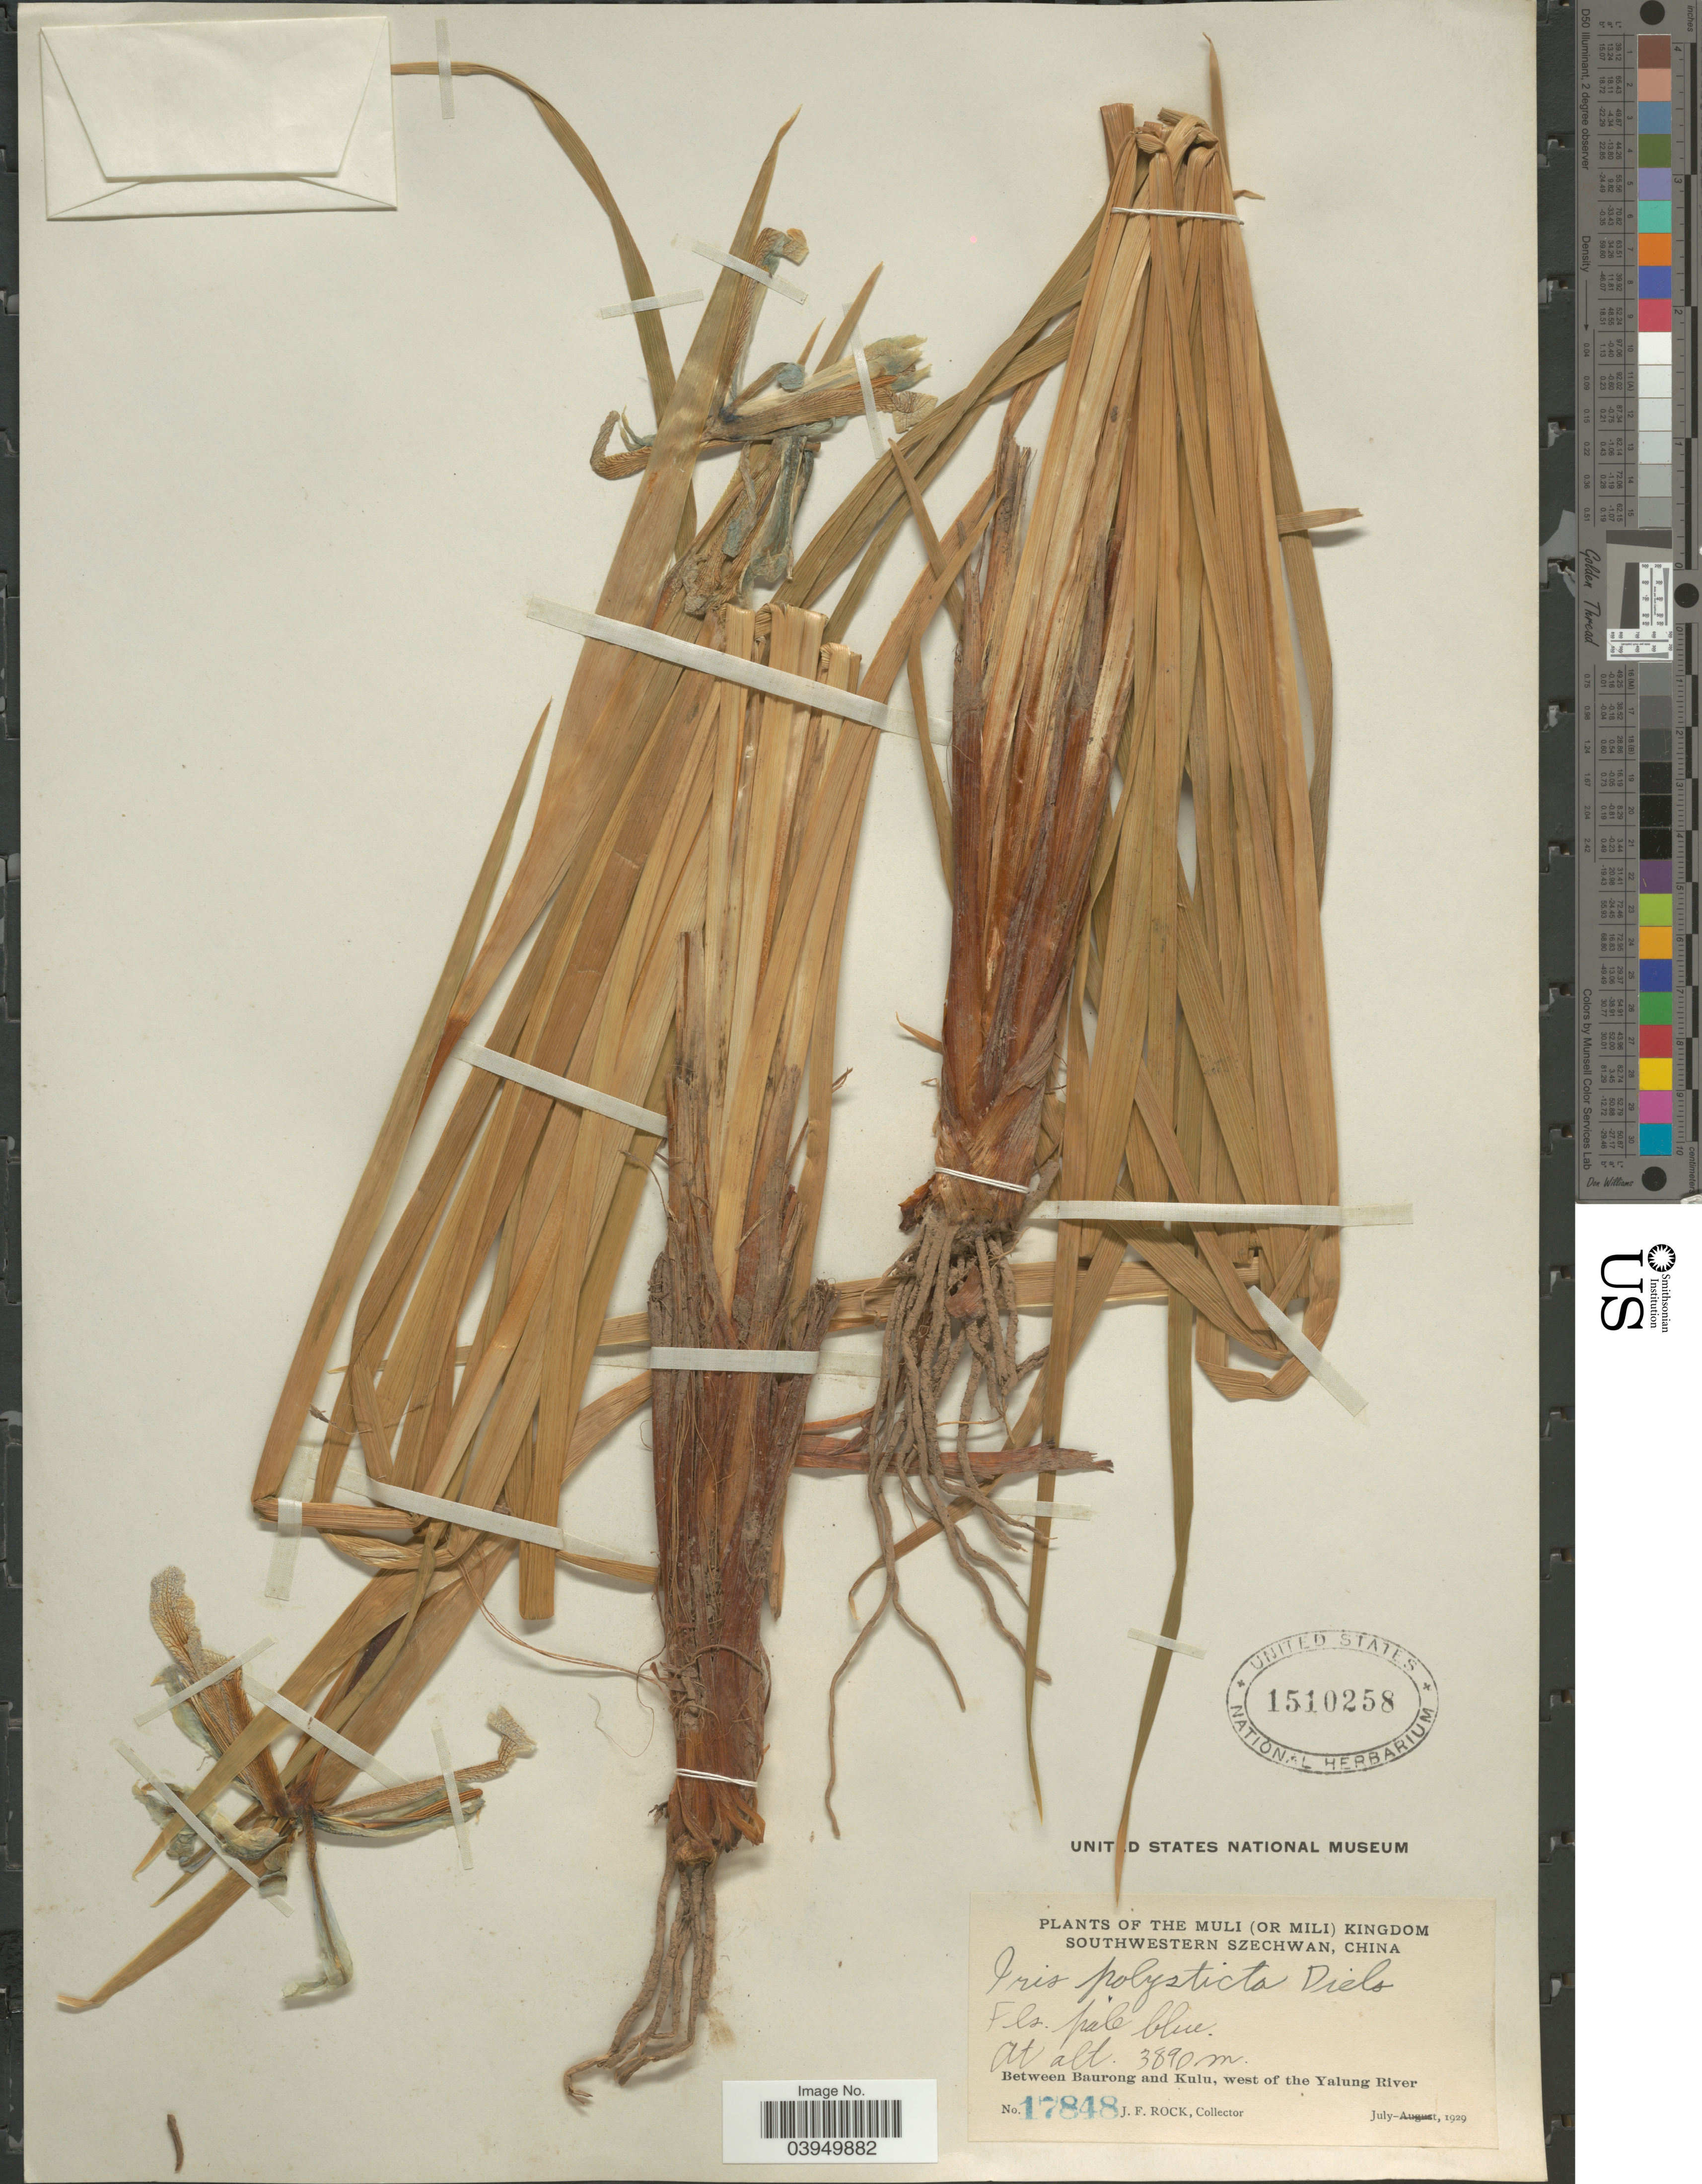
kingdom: Plantae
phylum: Tracheophyta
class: Liliopsida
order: Asparagales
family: Iridaceae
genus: Iris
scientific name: Iris polysticta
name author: Diels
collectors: J. Rock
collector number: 17848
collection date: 1929-07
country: China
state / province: Sichuan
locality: The Muli (or Mili) Kingdom. Southwestern Szechwan. Between Baurong and Kulu, west of the Yalung River.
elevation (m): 3890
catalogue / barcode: US 1510258